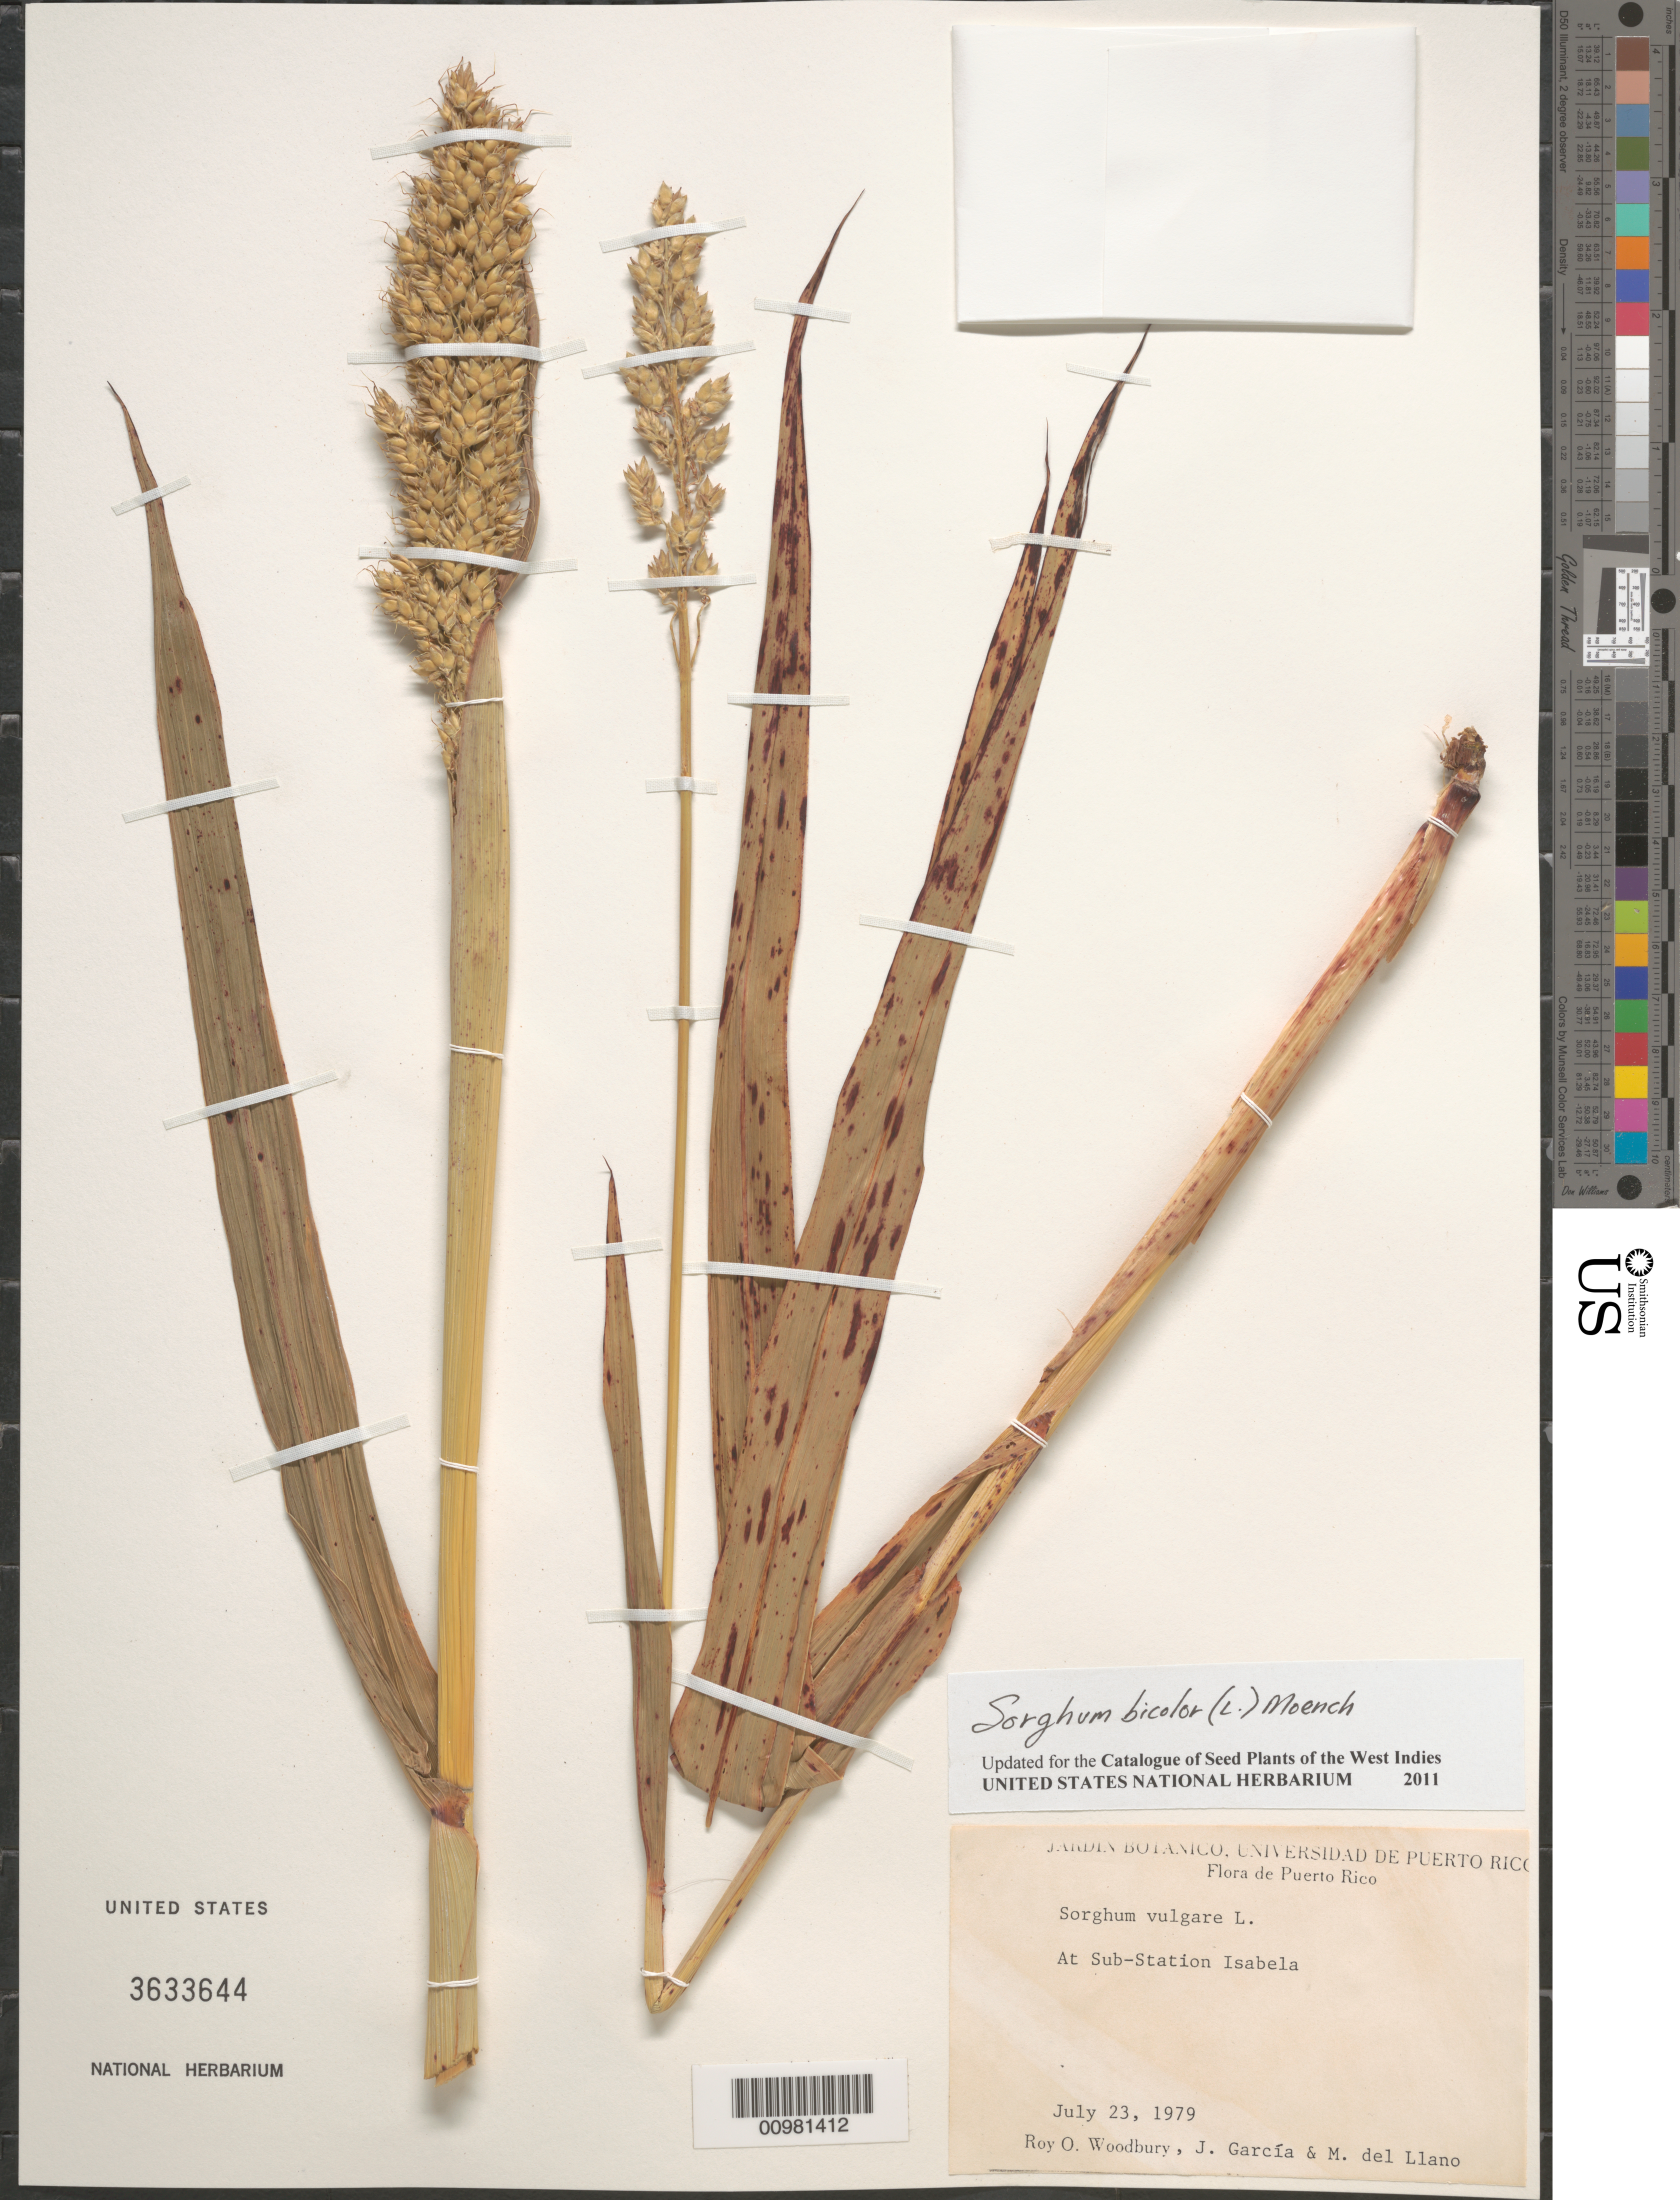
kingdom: Plantae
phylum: Tracheophyta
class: Liliopsida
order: Poales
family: Poaceae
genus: Sorghum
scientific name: Sorghum bicolor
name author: (L.) Moench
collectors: R. O. Woodbury, J. Garcia & M. Llano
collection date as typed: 23 Jul 1979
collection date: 1979-07-23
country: Puerto Rico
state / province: Isabela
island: Puerto Rico I.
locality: At Sub-Station Isabela.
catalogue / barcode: US 3633644